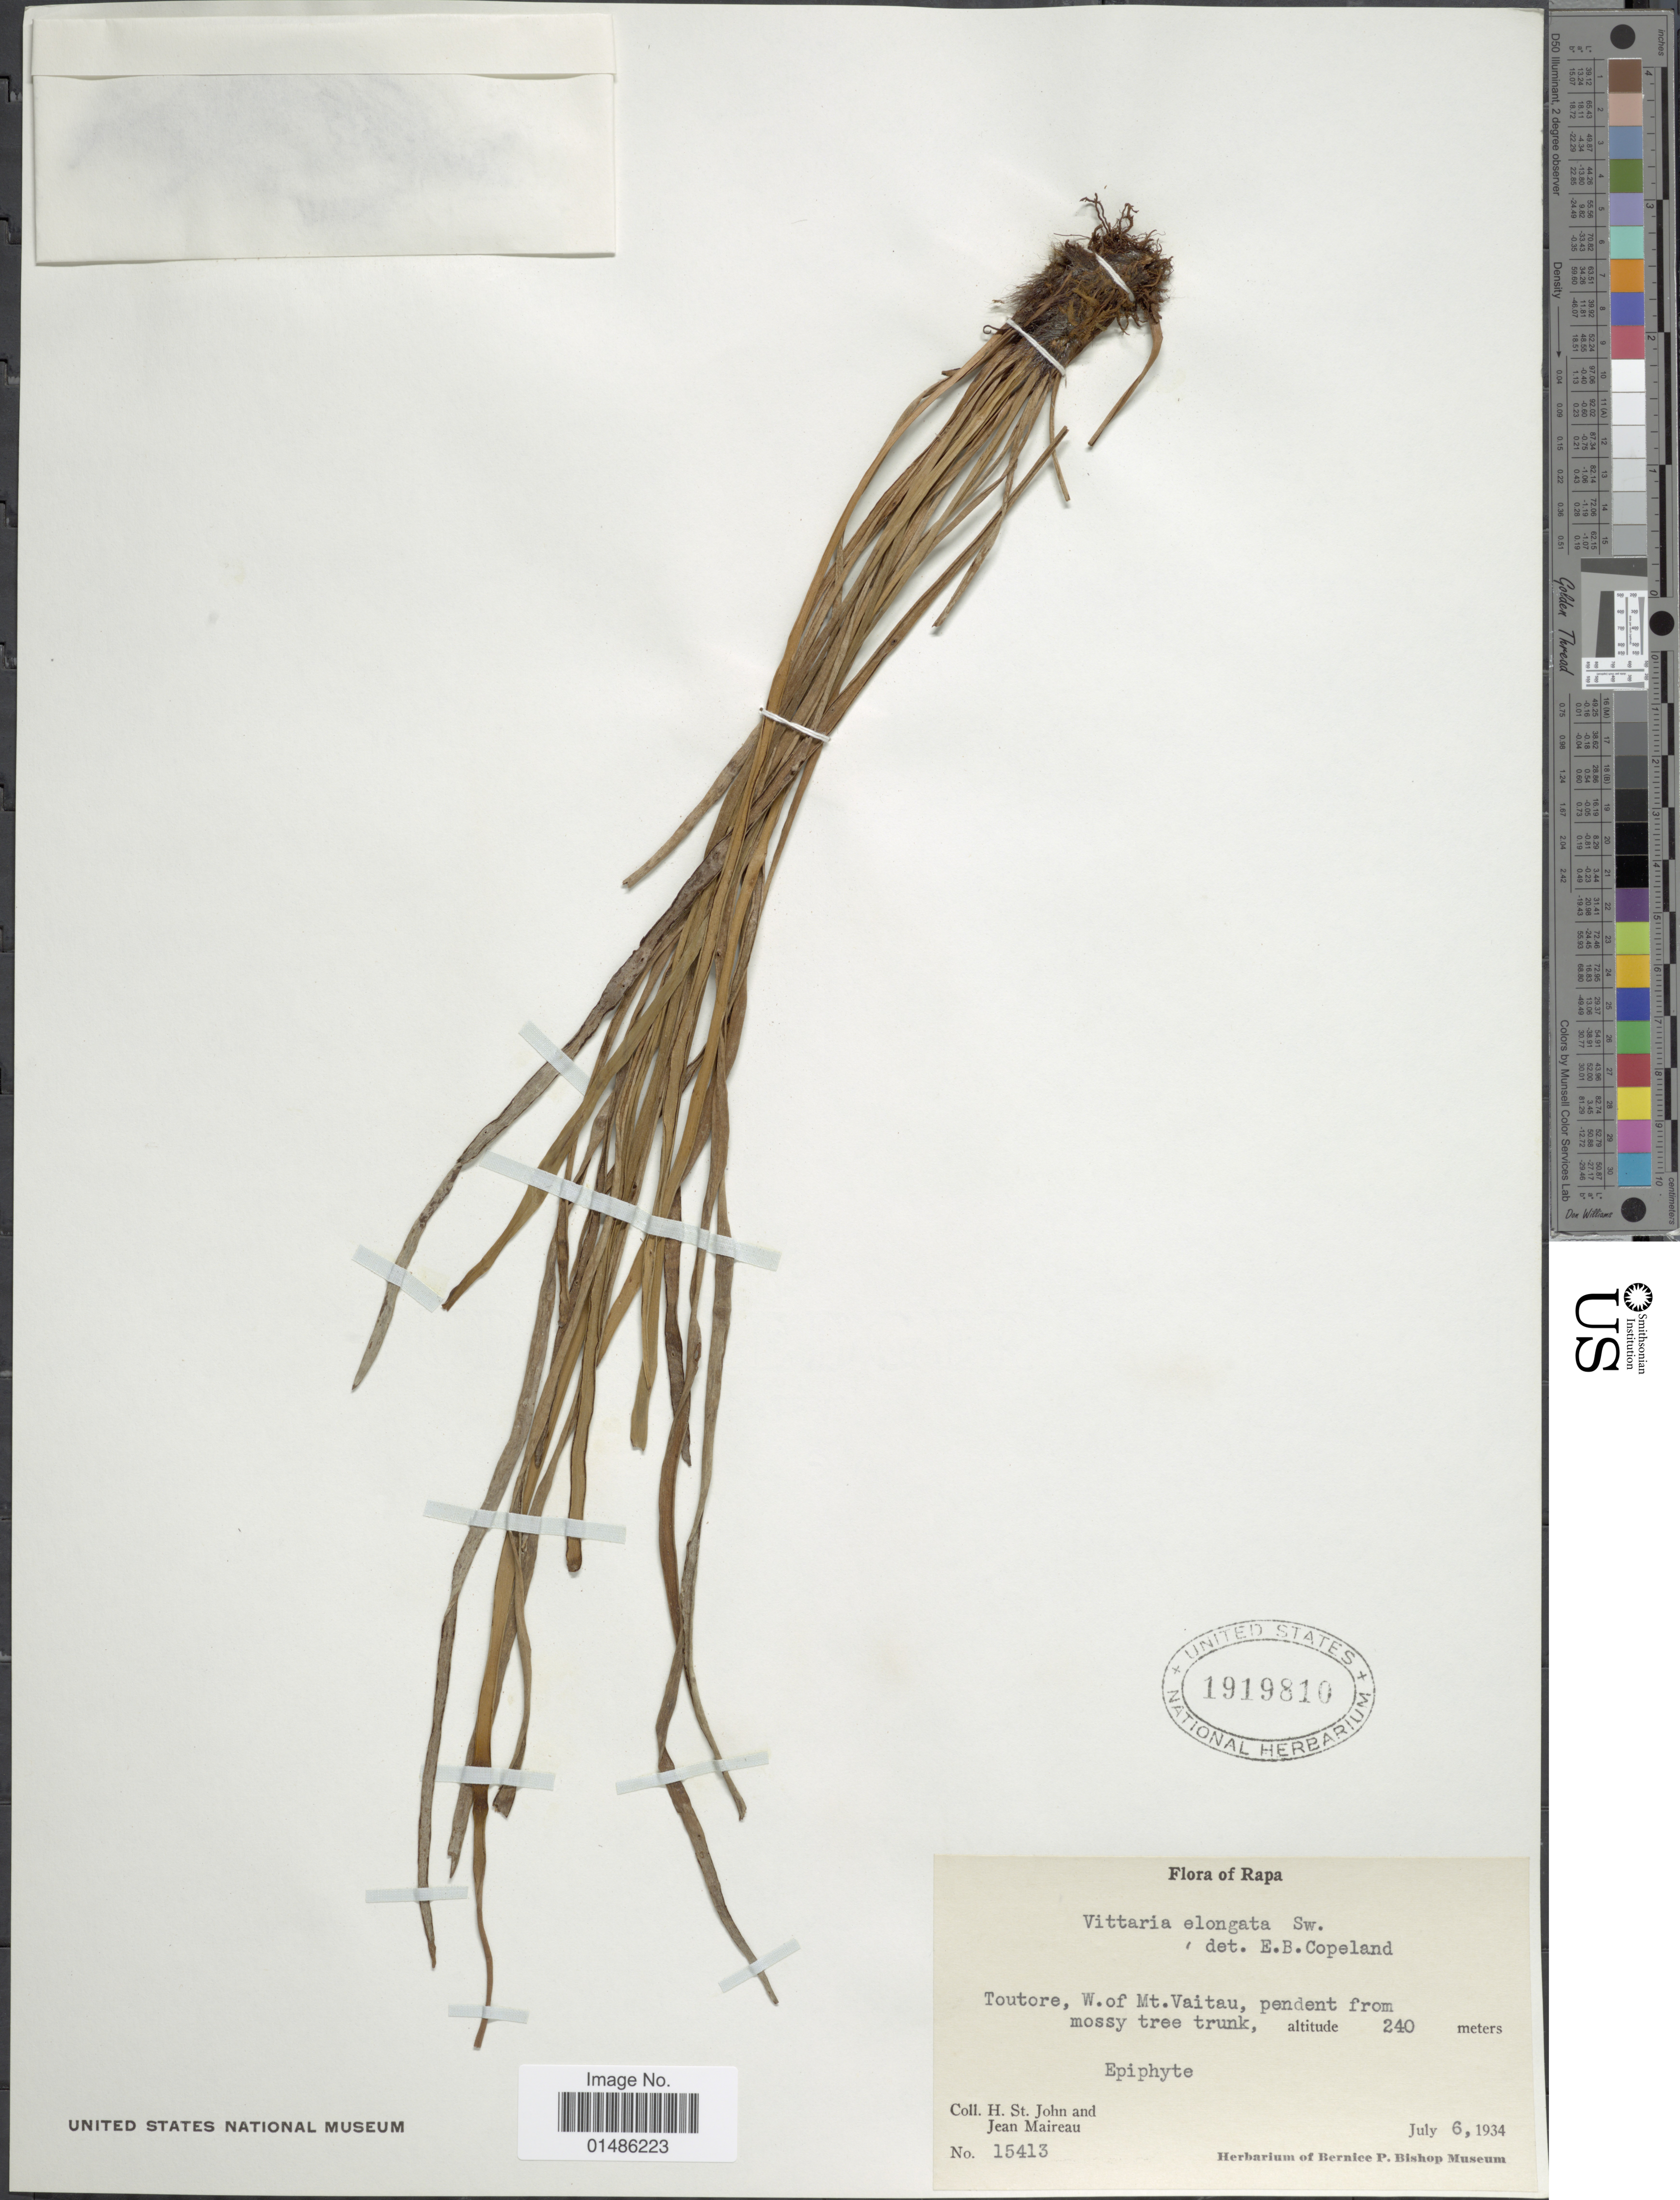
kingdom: Plantae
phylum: Tracheophyta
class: Polypodiopsida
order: Polypodiales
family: Pteridaceae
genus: Haplopteris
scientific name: Haplopteris ensiformis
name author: (Sw.) E.H. Crane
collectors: H. St. John & J. Maireau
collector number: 15413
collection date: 1934-07-06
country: French Polynesia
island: Rapa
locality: Rapa. Toutore, W. of Mt. Vaitau, pendent from mossy tree trunk.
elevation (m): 240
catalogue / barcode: US 1919810